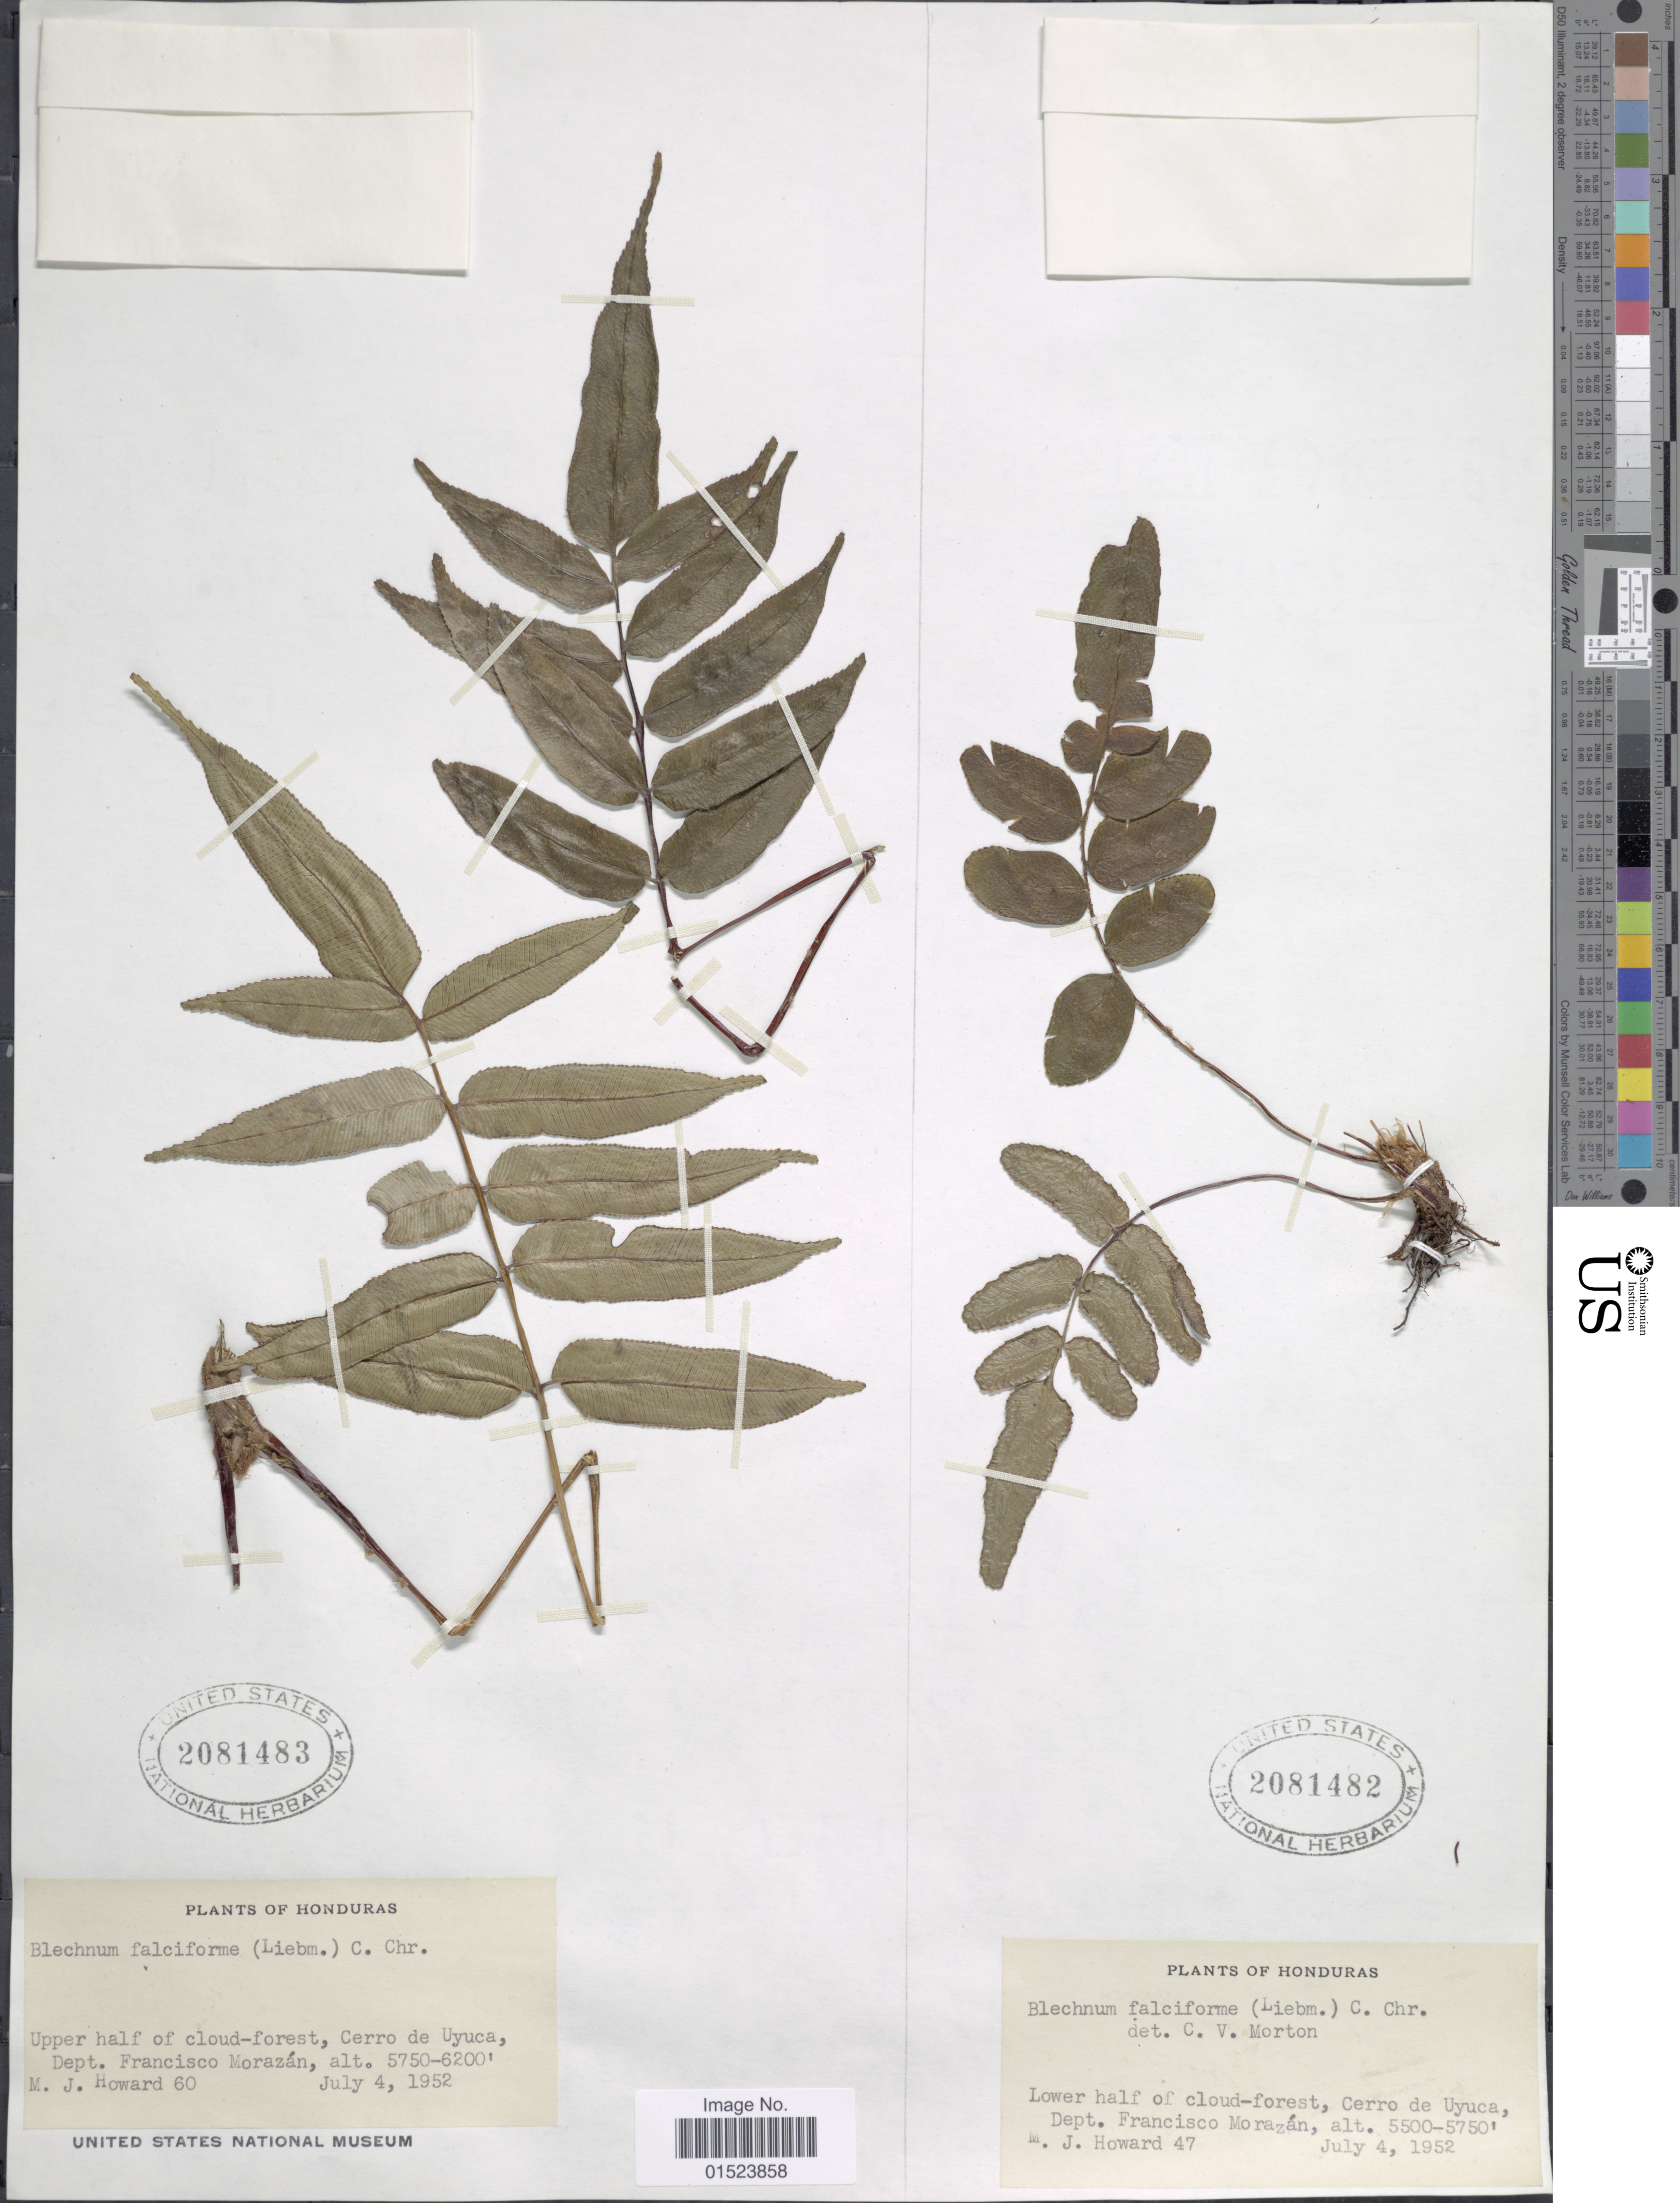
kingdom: Plantae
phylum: Tracheophyta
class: Polypodiopsida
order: Polypodiales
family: Blechnaceae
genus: Blechnum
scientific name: Blechnum falciforme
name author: (Liebm.) C. Chr.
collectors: M. Howard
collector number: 47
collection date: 1952-07-04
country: Honduras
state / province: Fco. Morazán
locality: Lower half of cloud-forest, Cerro de Uyuca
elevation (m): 1676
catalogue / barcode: US 2081482